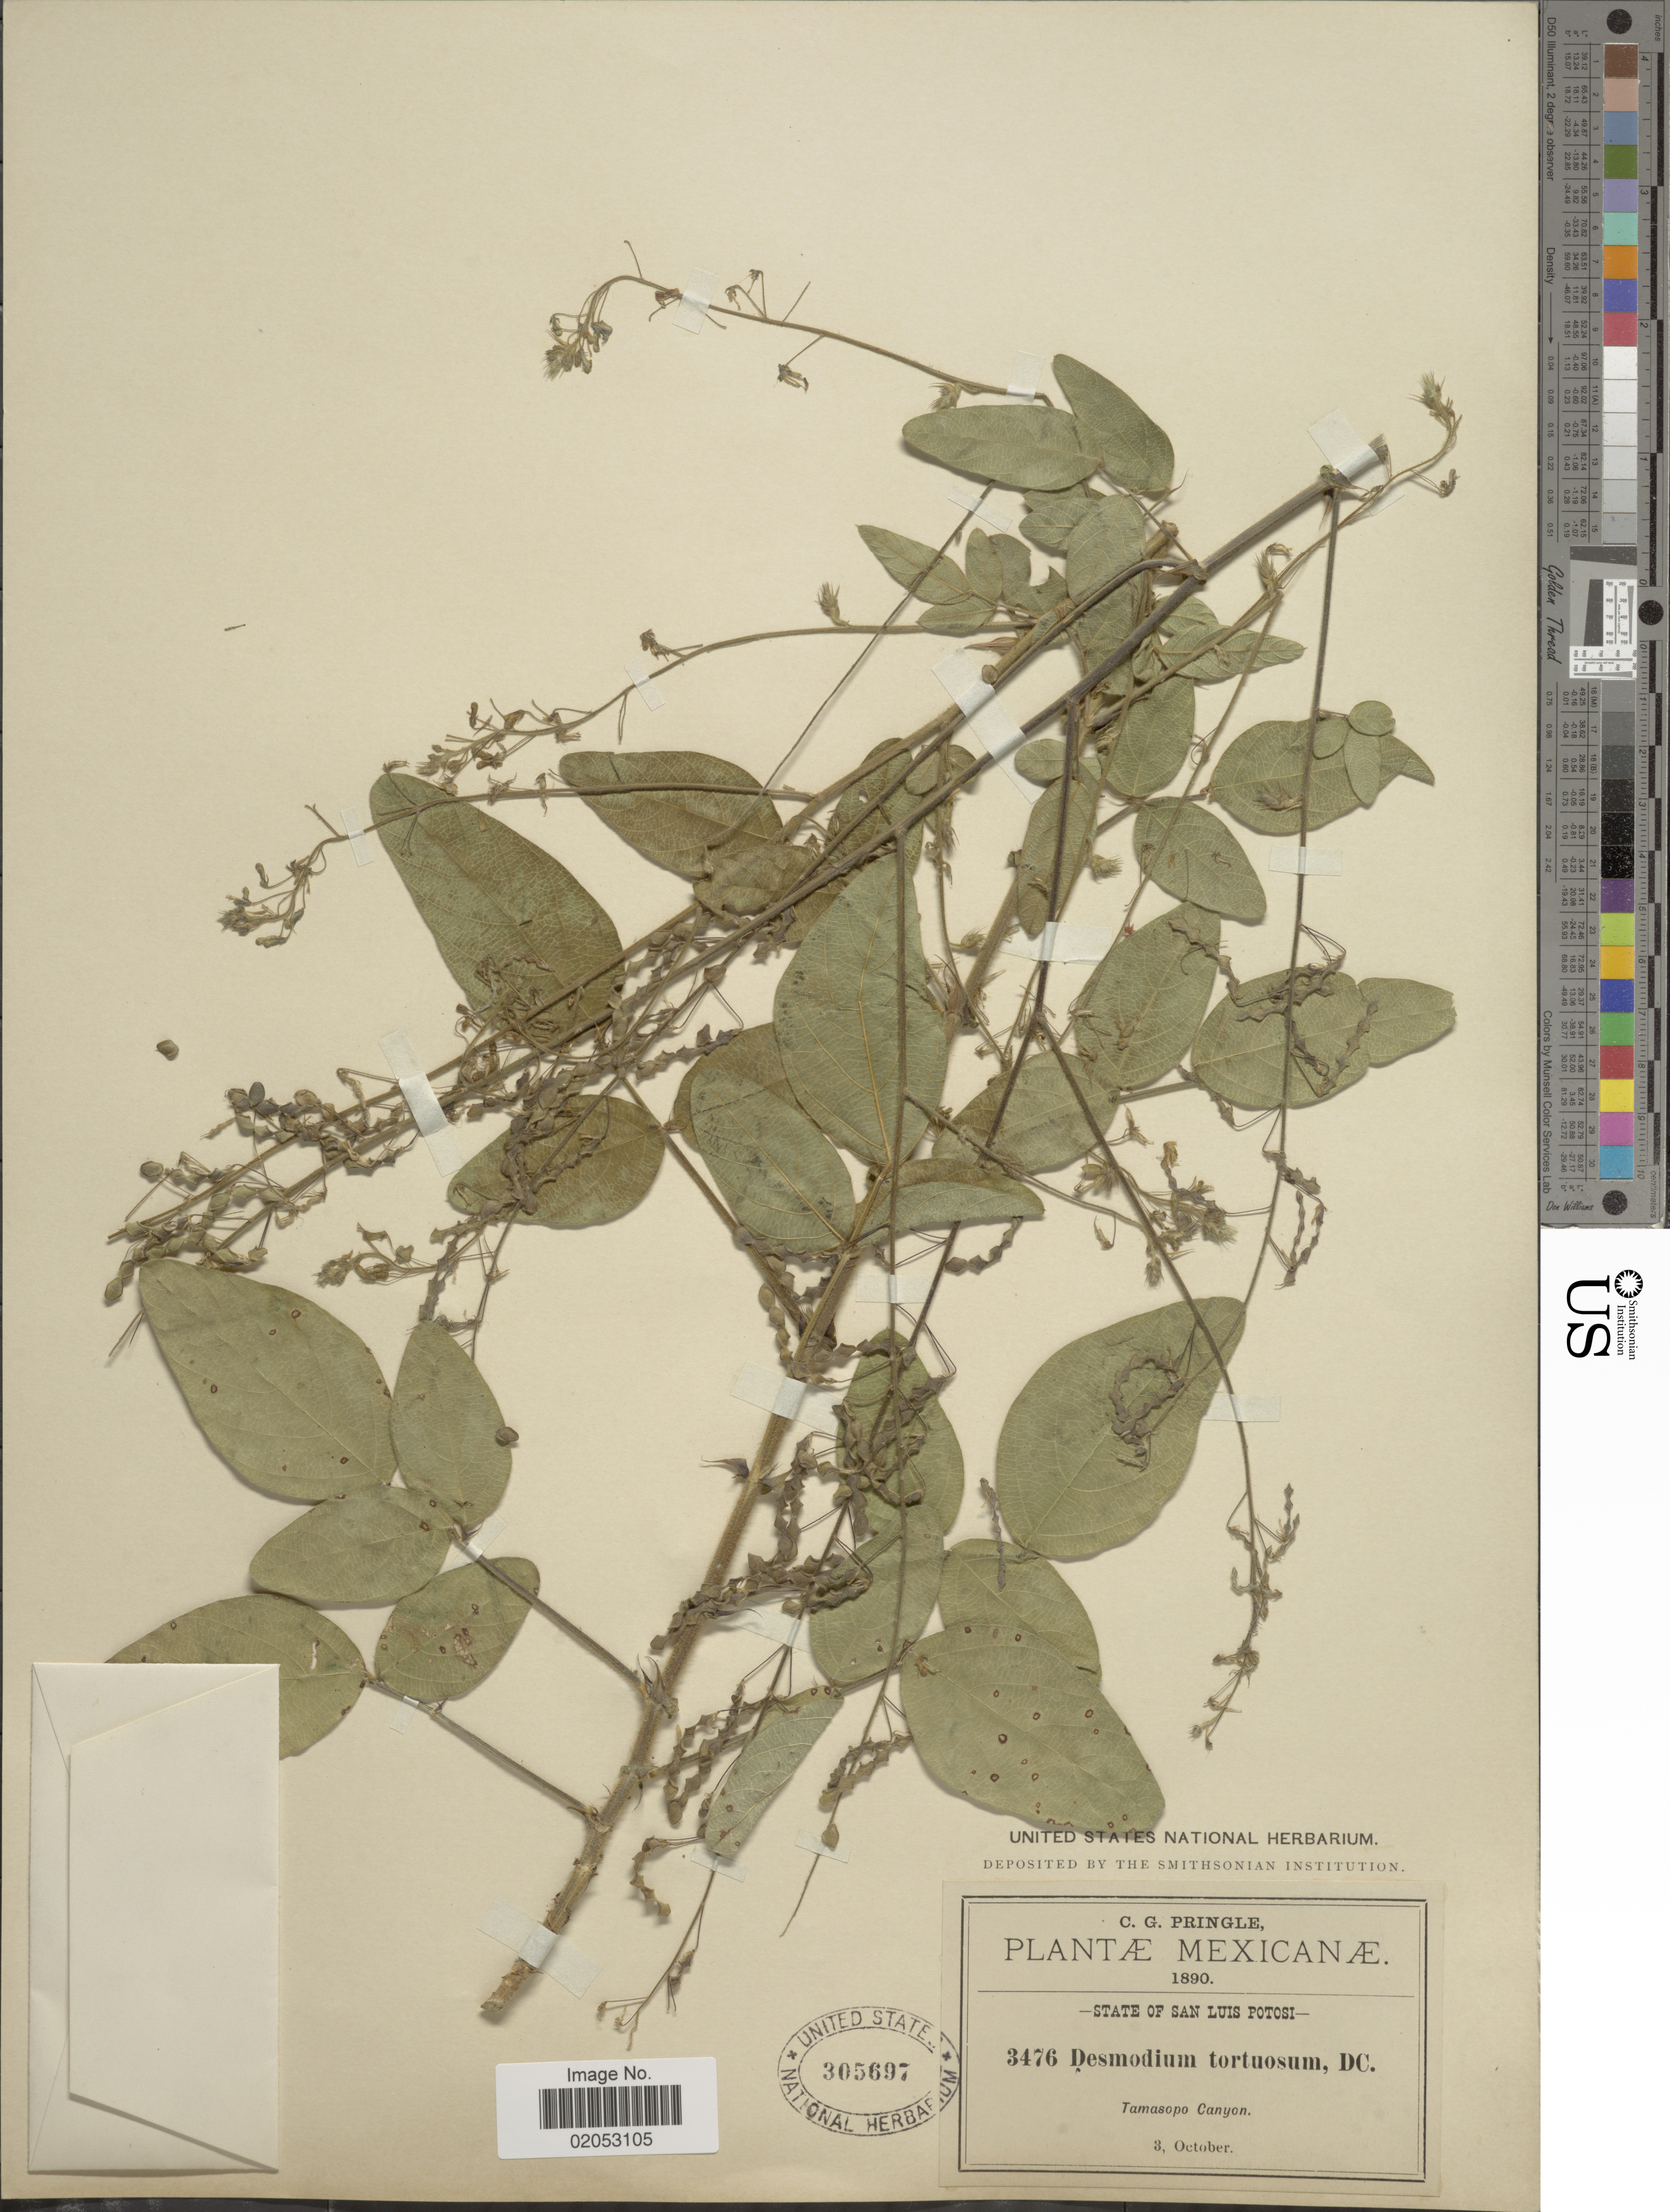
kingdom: Plantae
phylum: Tracheophyta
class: Magnoliopsida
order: Fabales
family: Fabaceae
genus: Desmodium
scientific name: Desmodium tortuosum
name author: (Sw.) DC.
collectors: C. G. Pringle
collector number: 3476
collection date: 1890-10-03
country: Mexico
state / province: San Luis Potosí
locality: State of San Luis Potosi. Tamasopo Canyon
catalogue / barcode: US 305697